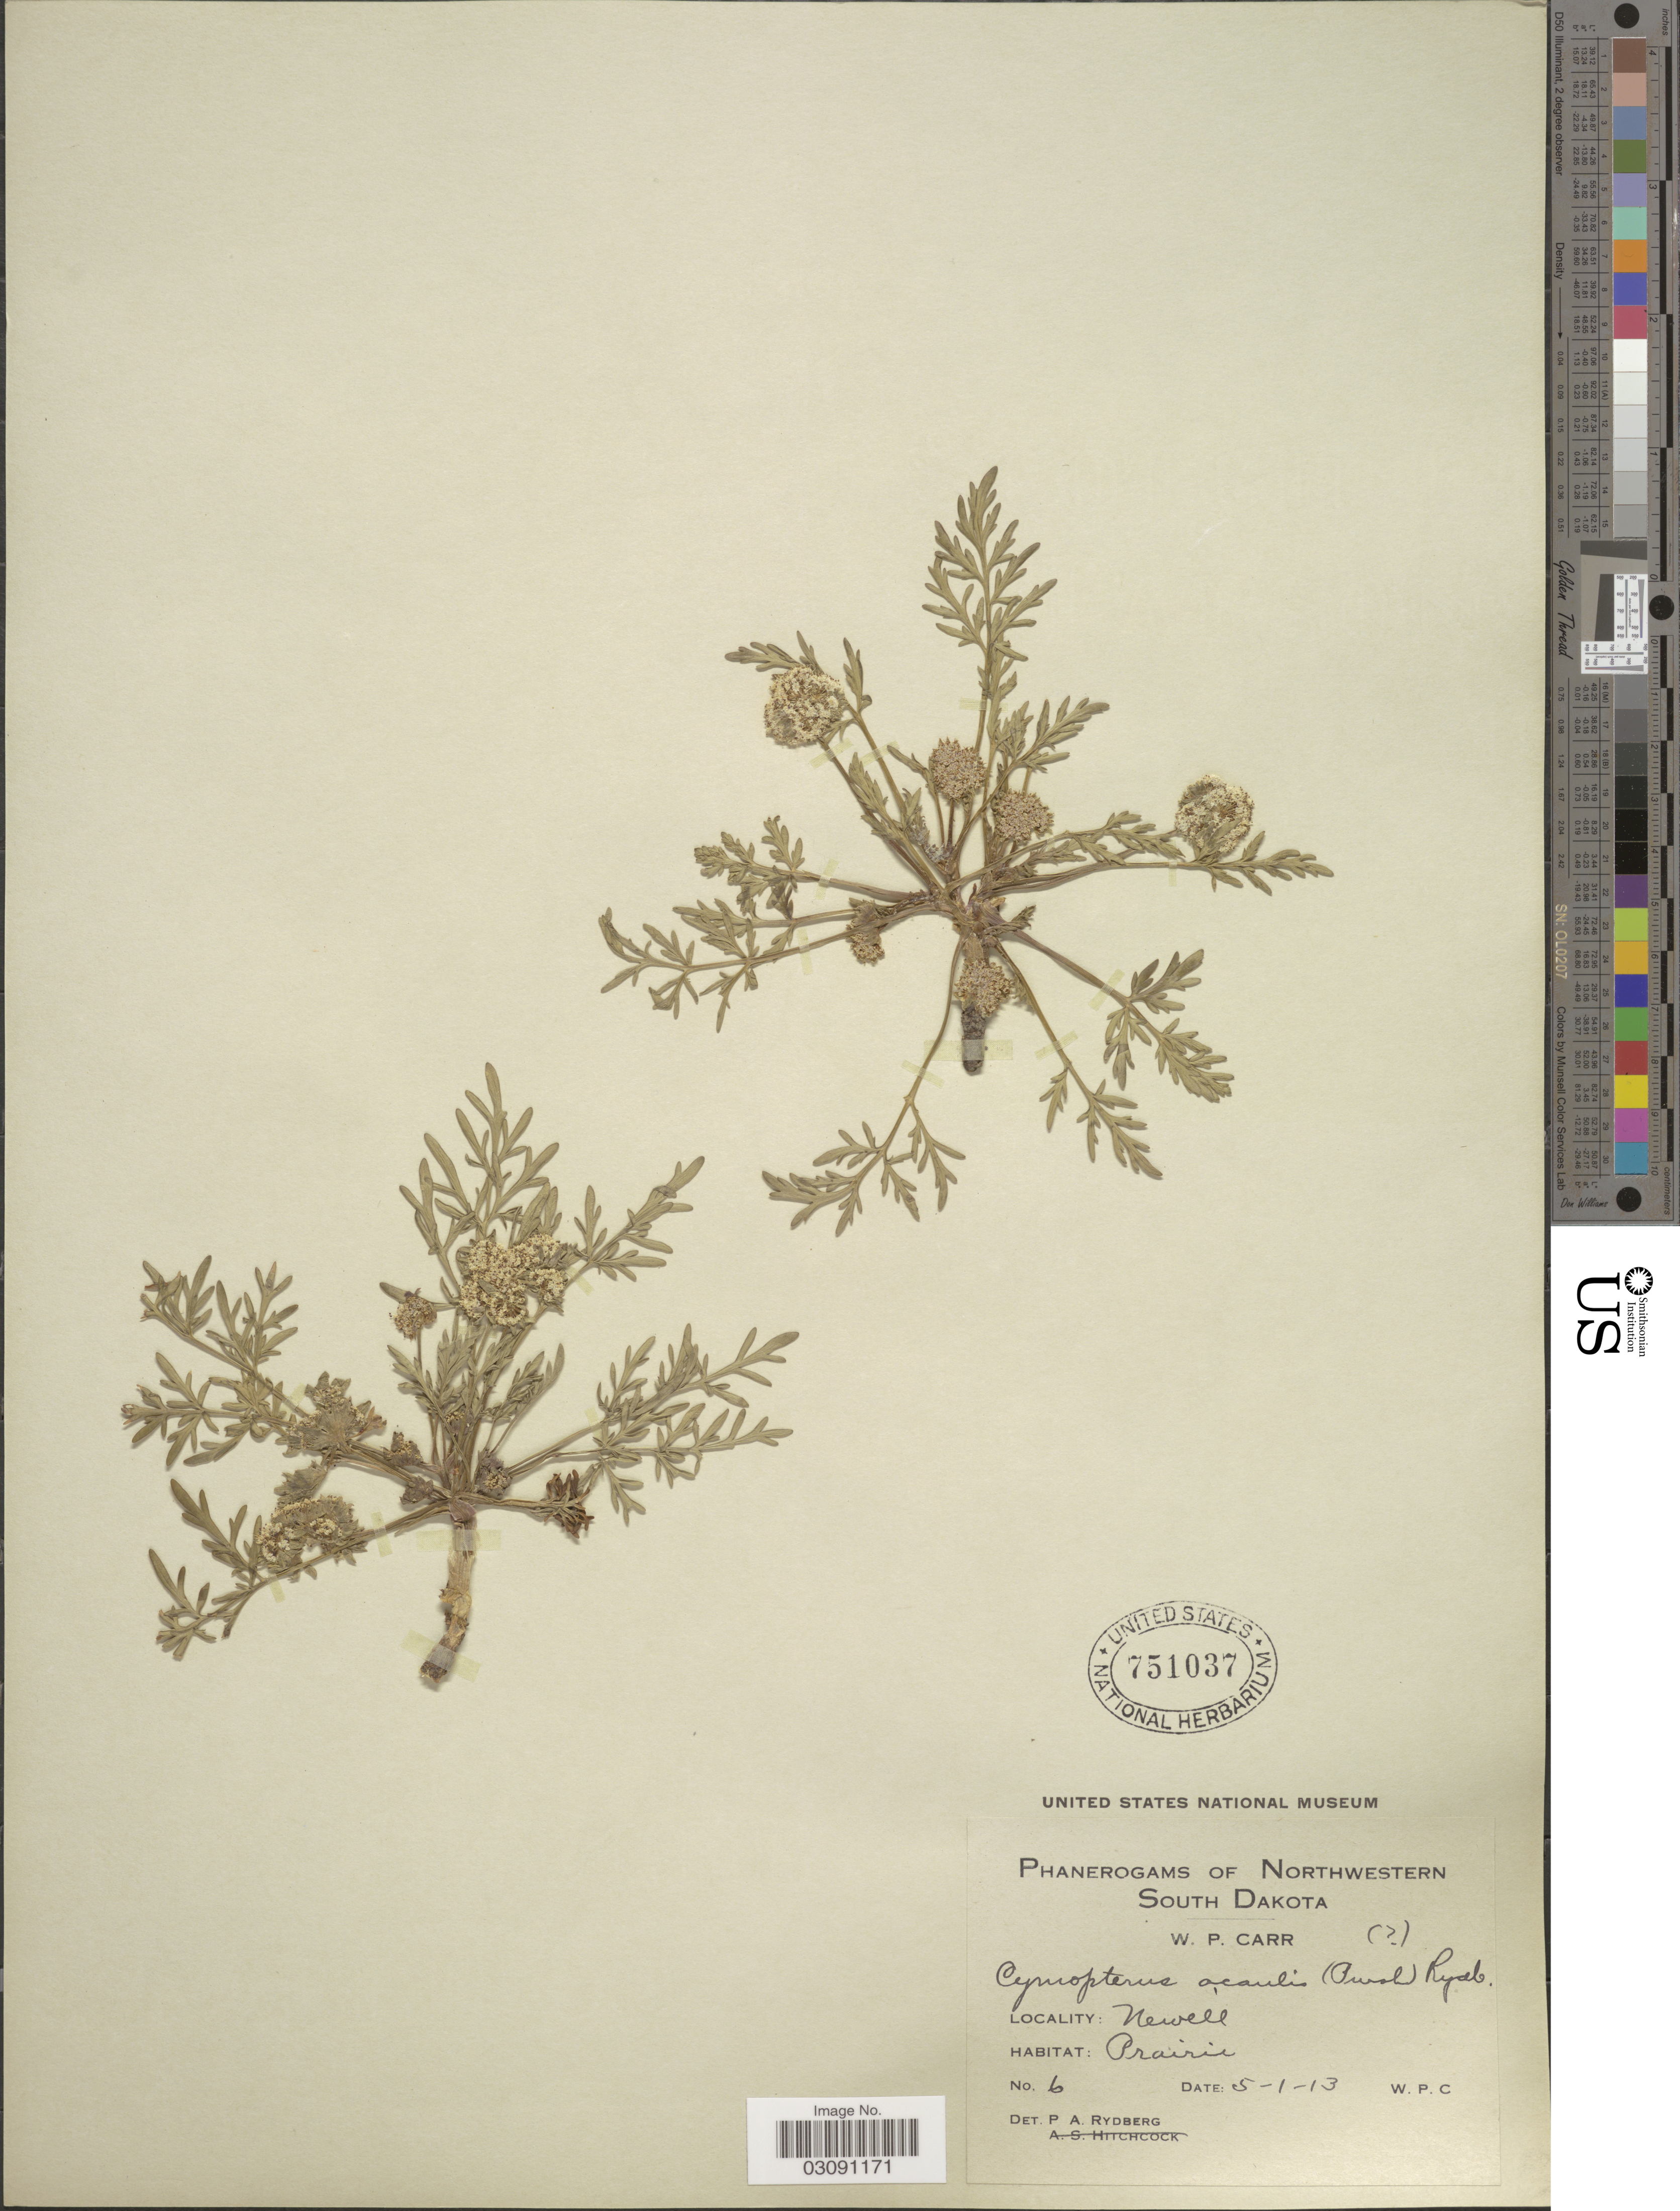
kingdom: Plantae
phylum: Tracheophyta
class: Magnoliopsida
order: Apiales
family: Apiaceae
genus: Cymopterus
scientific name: Cymopterus acaulis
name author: (Pursh) Raf.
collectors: W. Carr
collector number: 6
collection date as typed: Transcribed d/m/y: 1/5/13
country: United States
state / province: South Dakota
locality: Northwestern South Dakota, Newell.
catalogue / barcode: US 751037